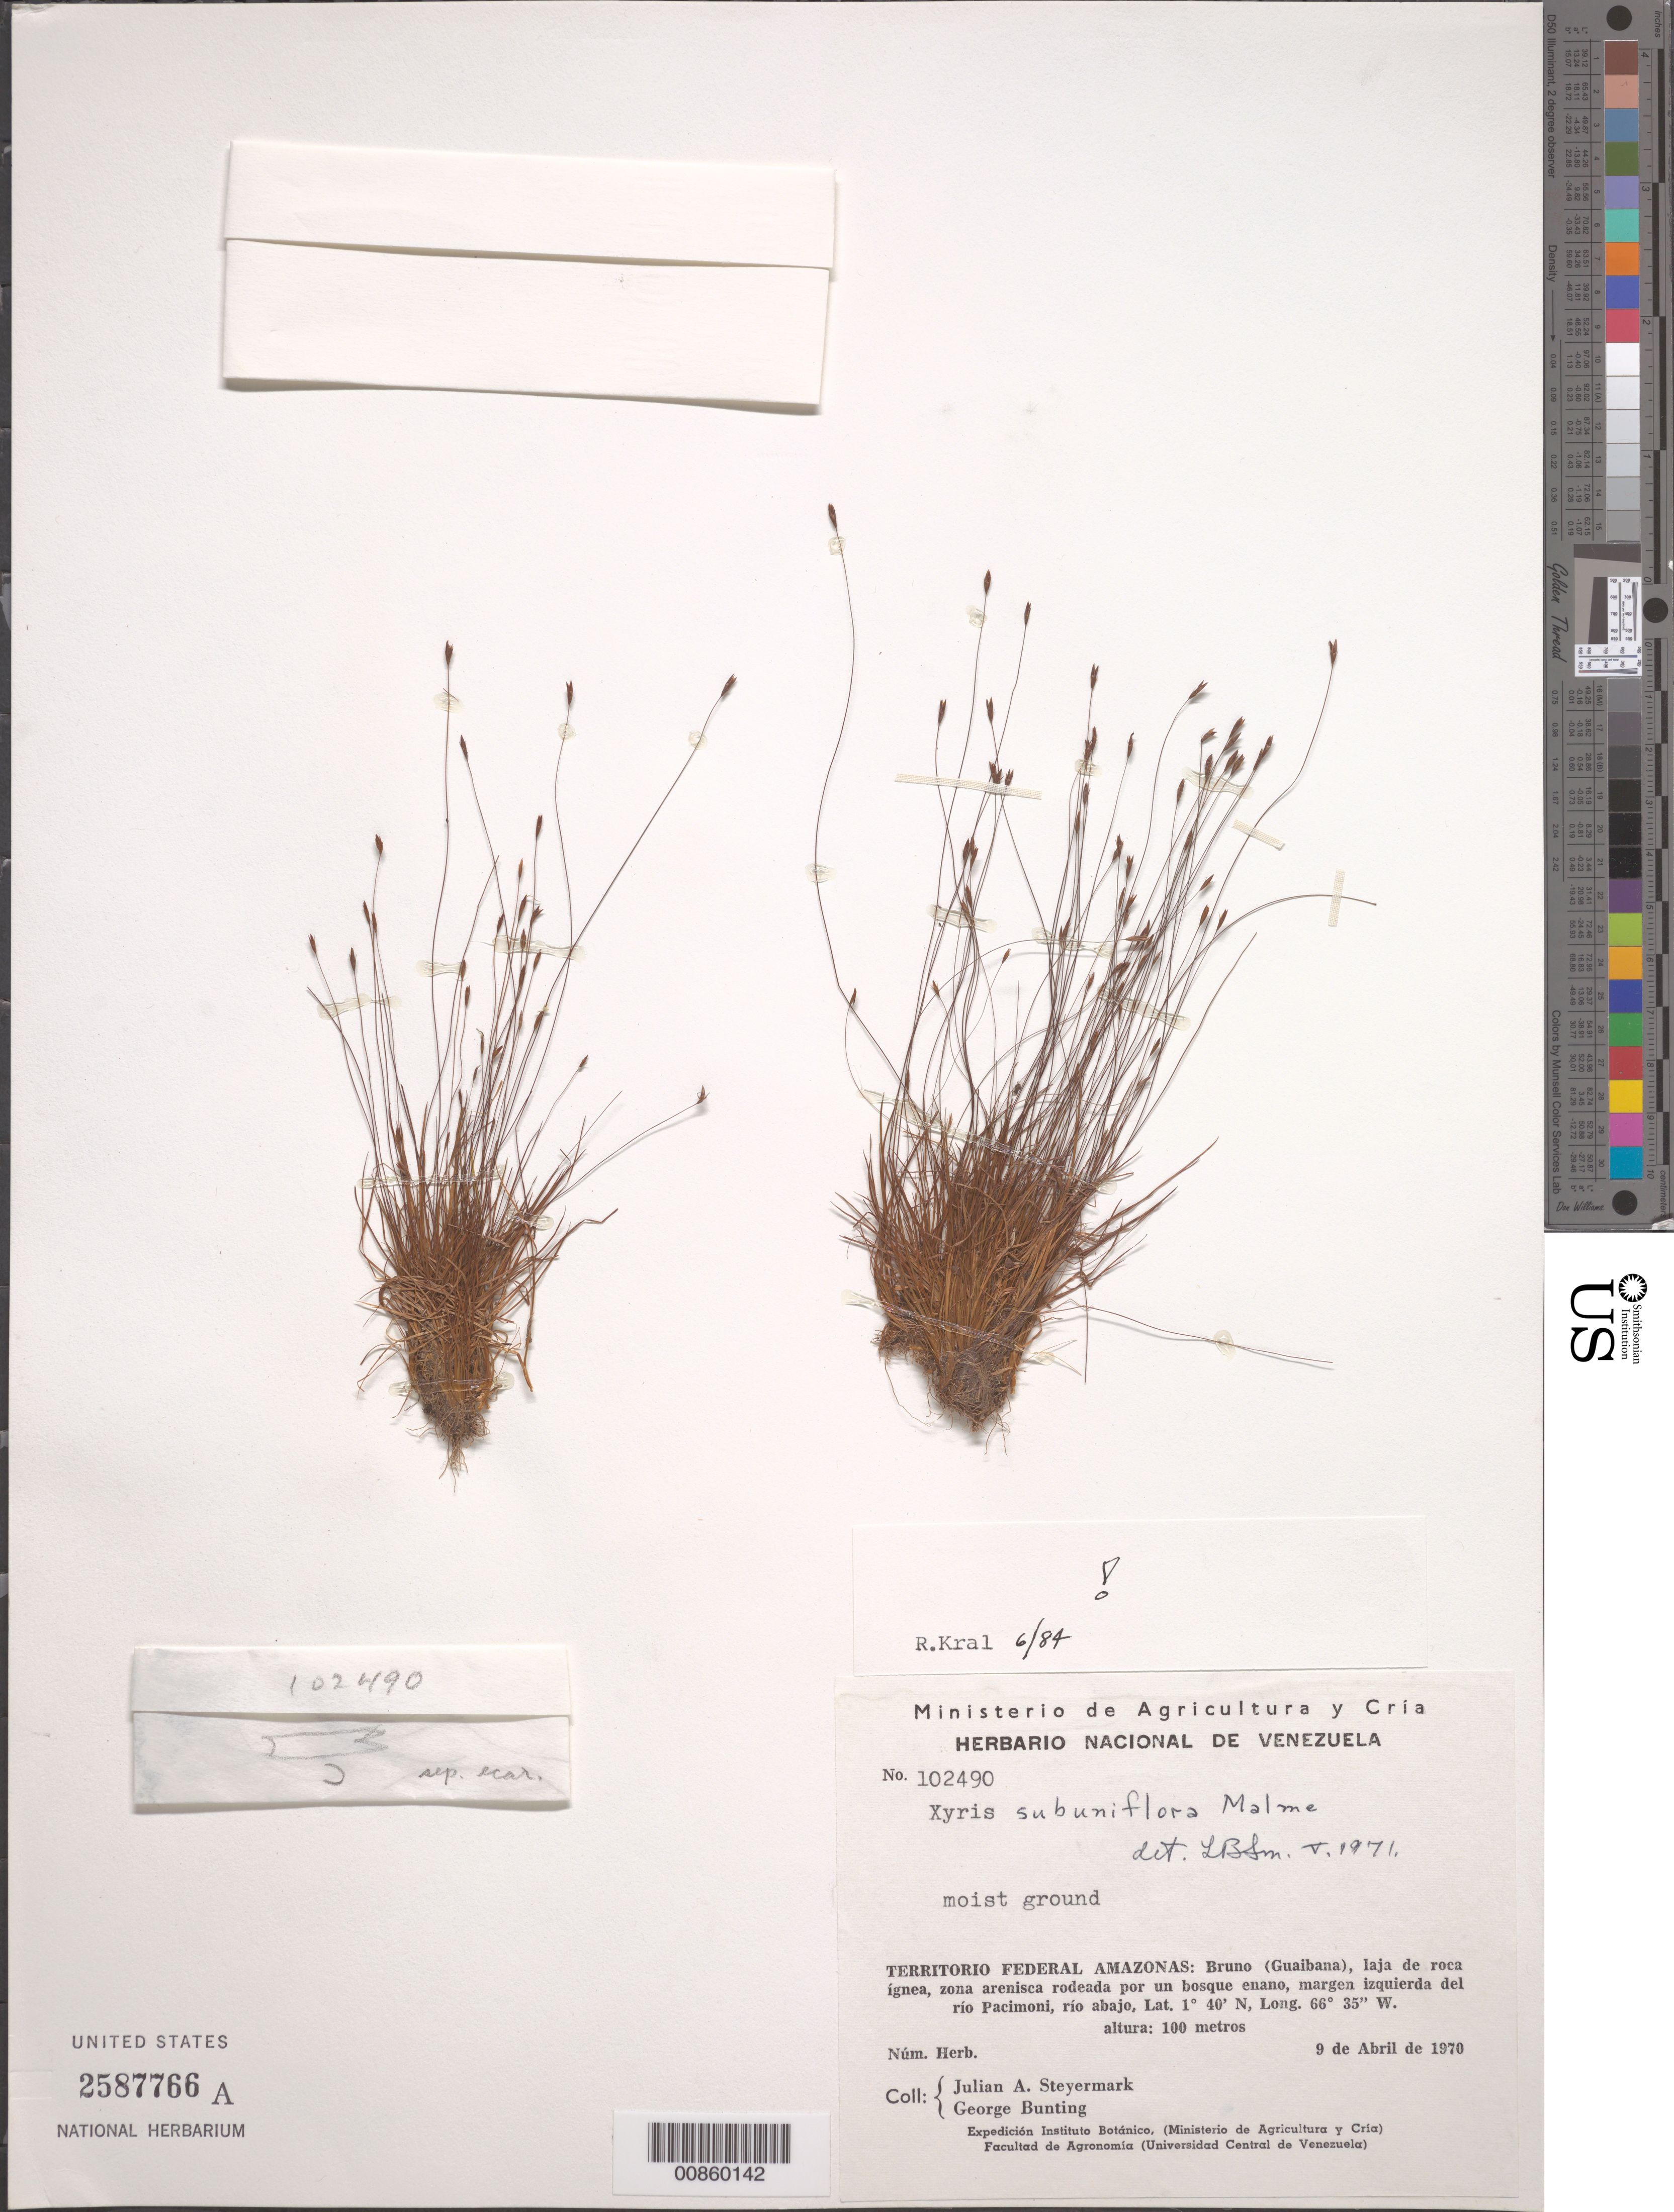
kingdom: Plantae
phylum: Tracheophyta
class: Liliopsida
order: Poales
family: Xyridaceae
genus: Xyris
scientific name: Xyris subuniflora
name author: Malme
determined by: Kral, Robert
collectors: J. Steyermark & G. S. Bunting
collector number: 102490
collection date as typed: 9-Apr-70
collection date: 1970-04-09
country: Venezuela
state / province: Amazonas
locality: Bruno (Guaibana), margen izquierda del río Pacimoni, río abajo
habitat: Laja de roca ígnea, zona arenisca rodeada por un bosqu enano; moist ground.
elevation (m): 100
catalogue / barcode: US 2587766A